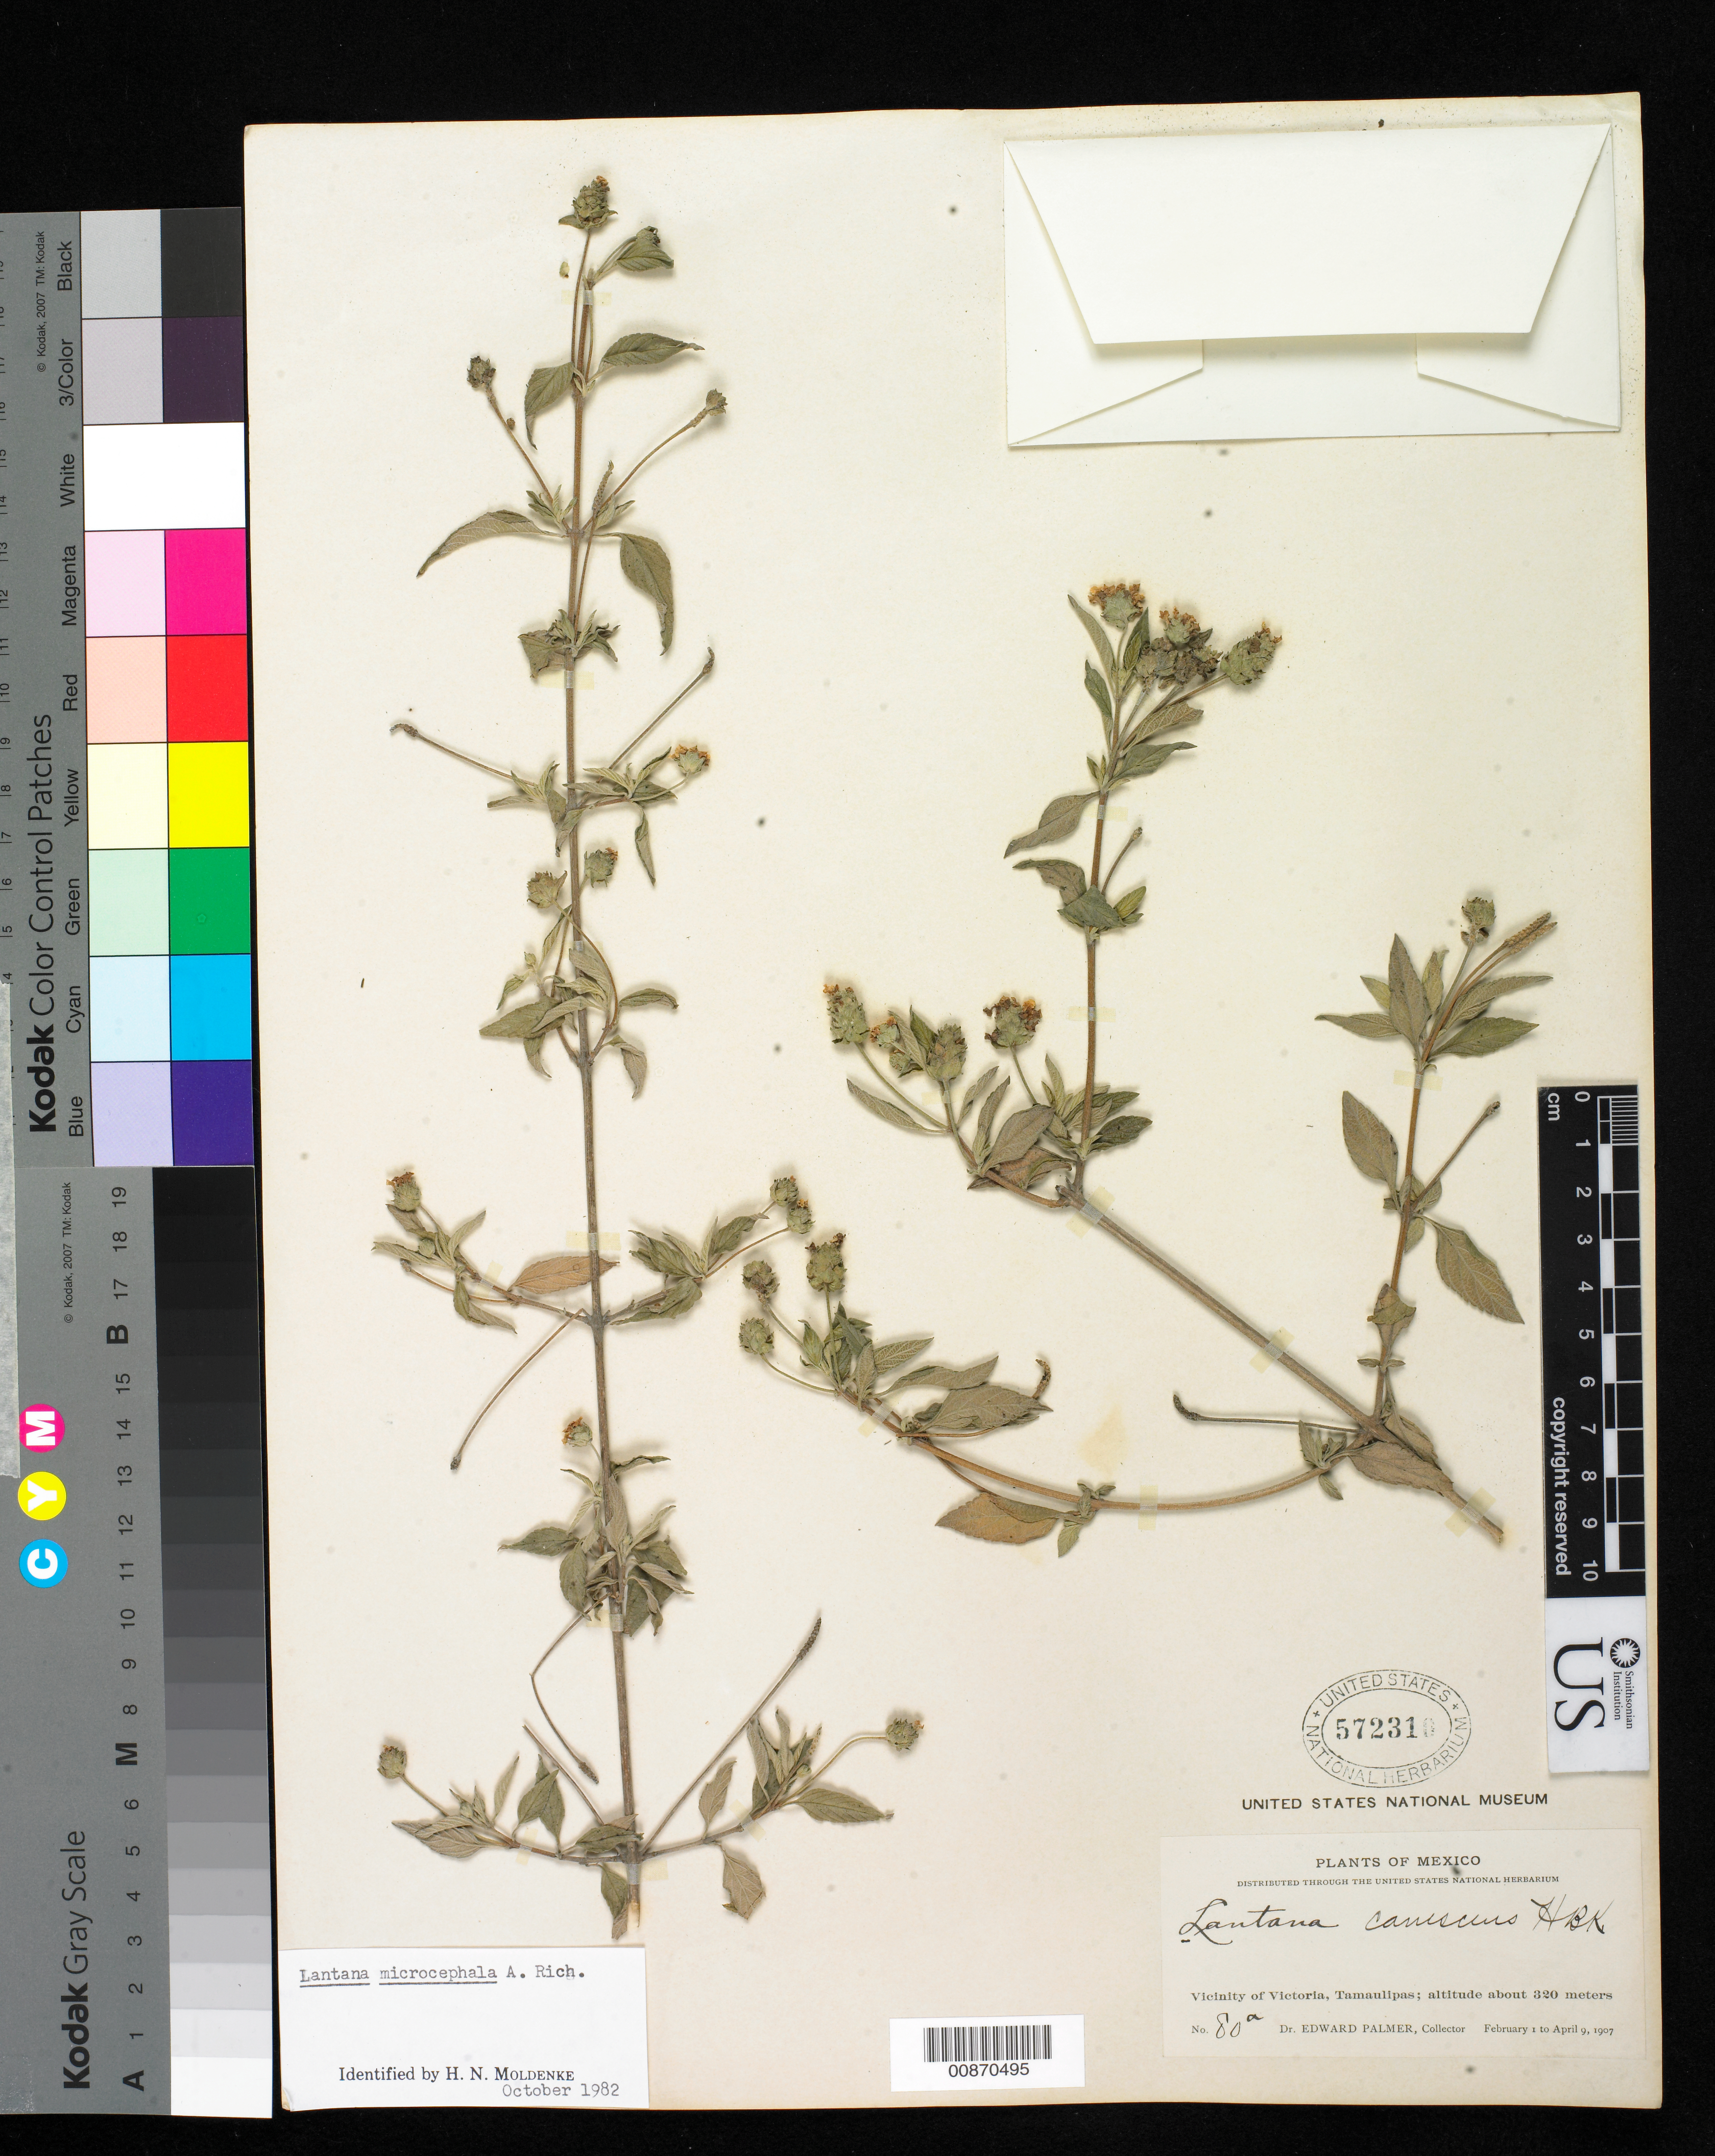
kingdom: Plantae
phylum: Tracheophyta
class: Magnoliopsida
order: Lamiales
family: Verbenaceae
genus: Lantana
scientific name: Lantana microcephala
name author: A. Rich. in Sagra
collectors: E. Palmer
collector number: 80 a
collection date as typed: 01 Feb 1907 to 09 Apr 1907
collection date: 1907-02-01/1907-04-09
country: Mexico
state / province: Tamaulipas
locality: Vicinity of Victoria.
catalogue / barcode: US 572310